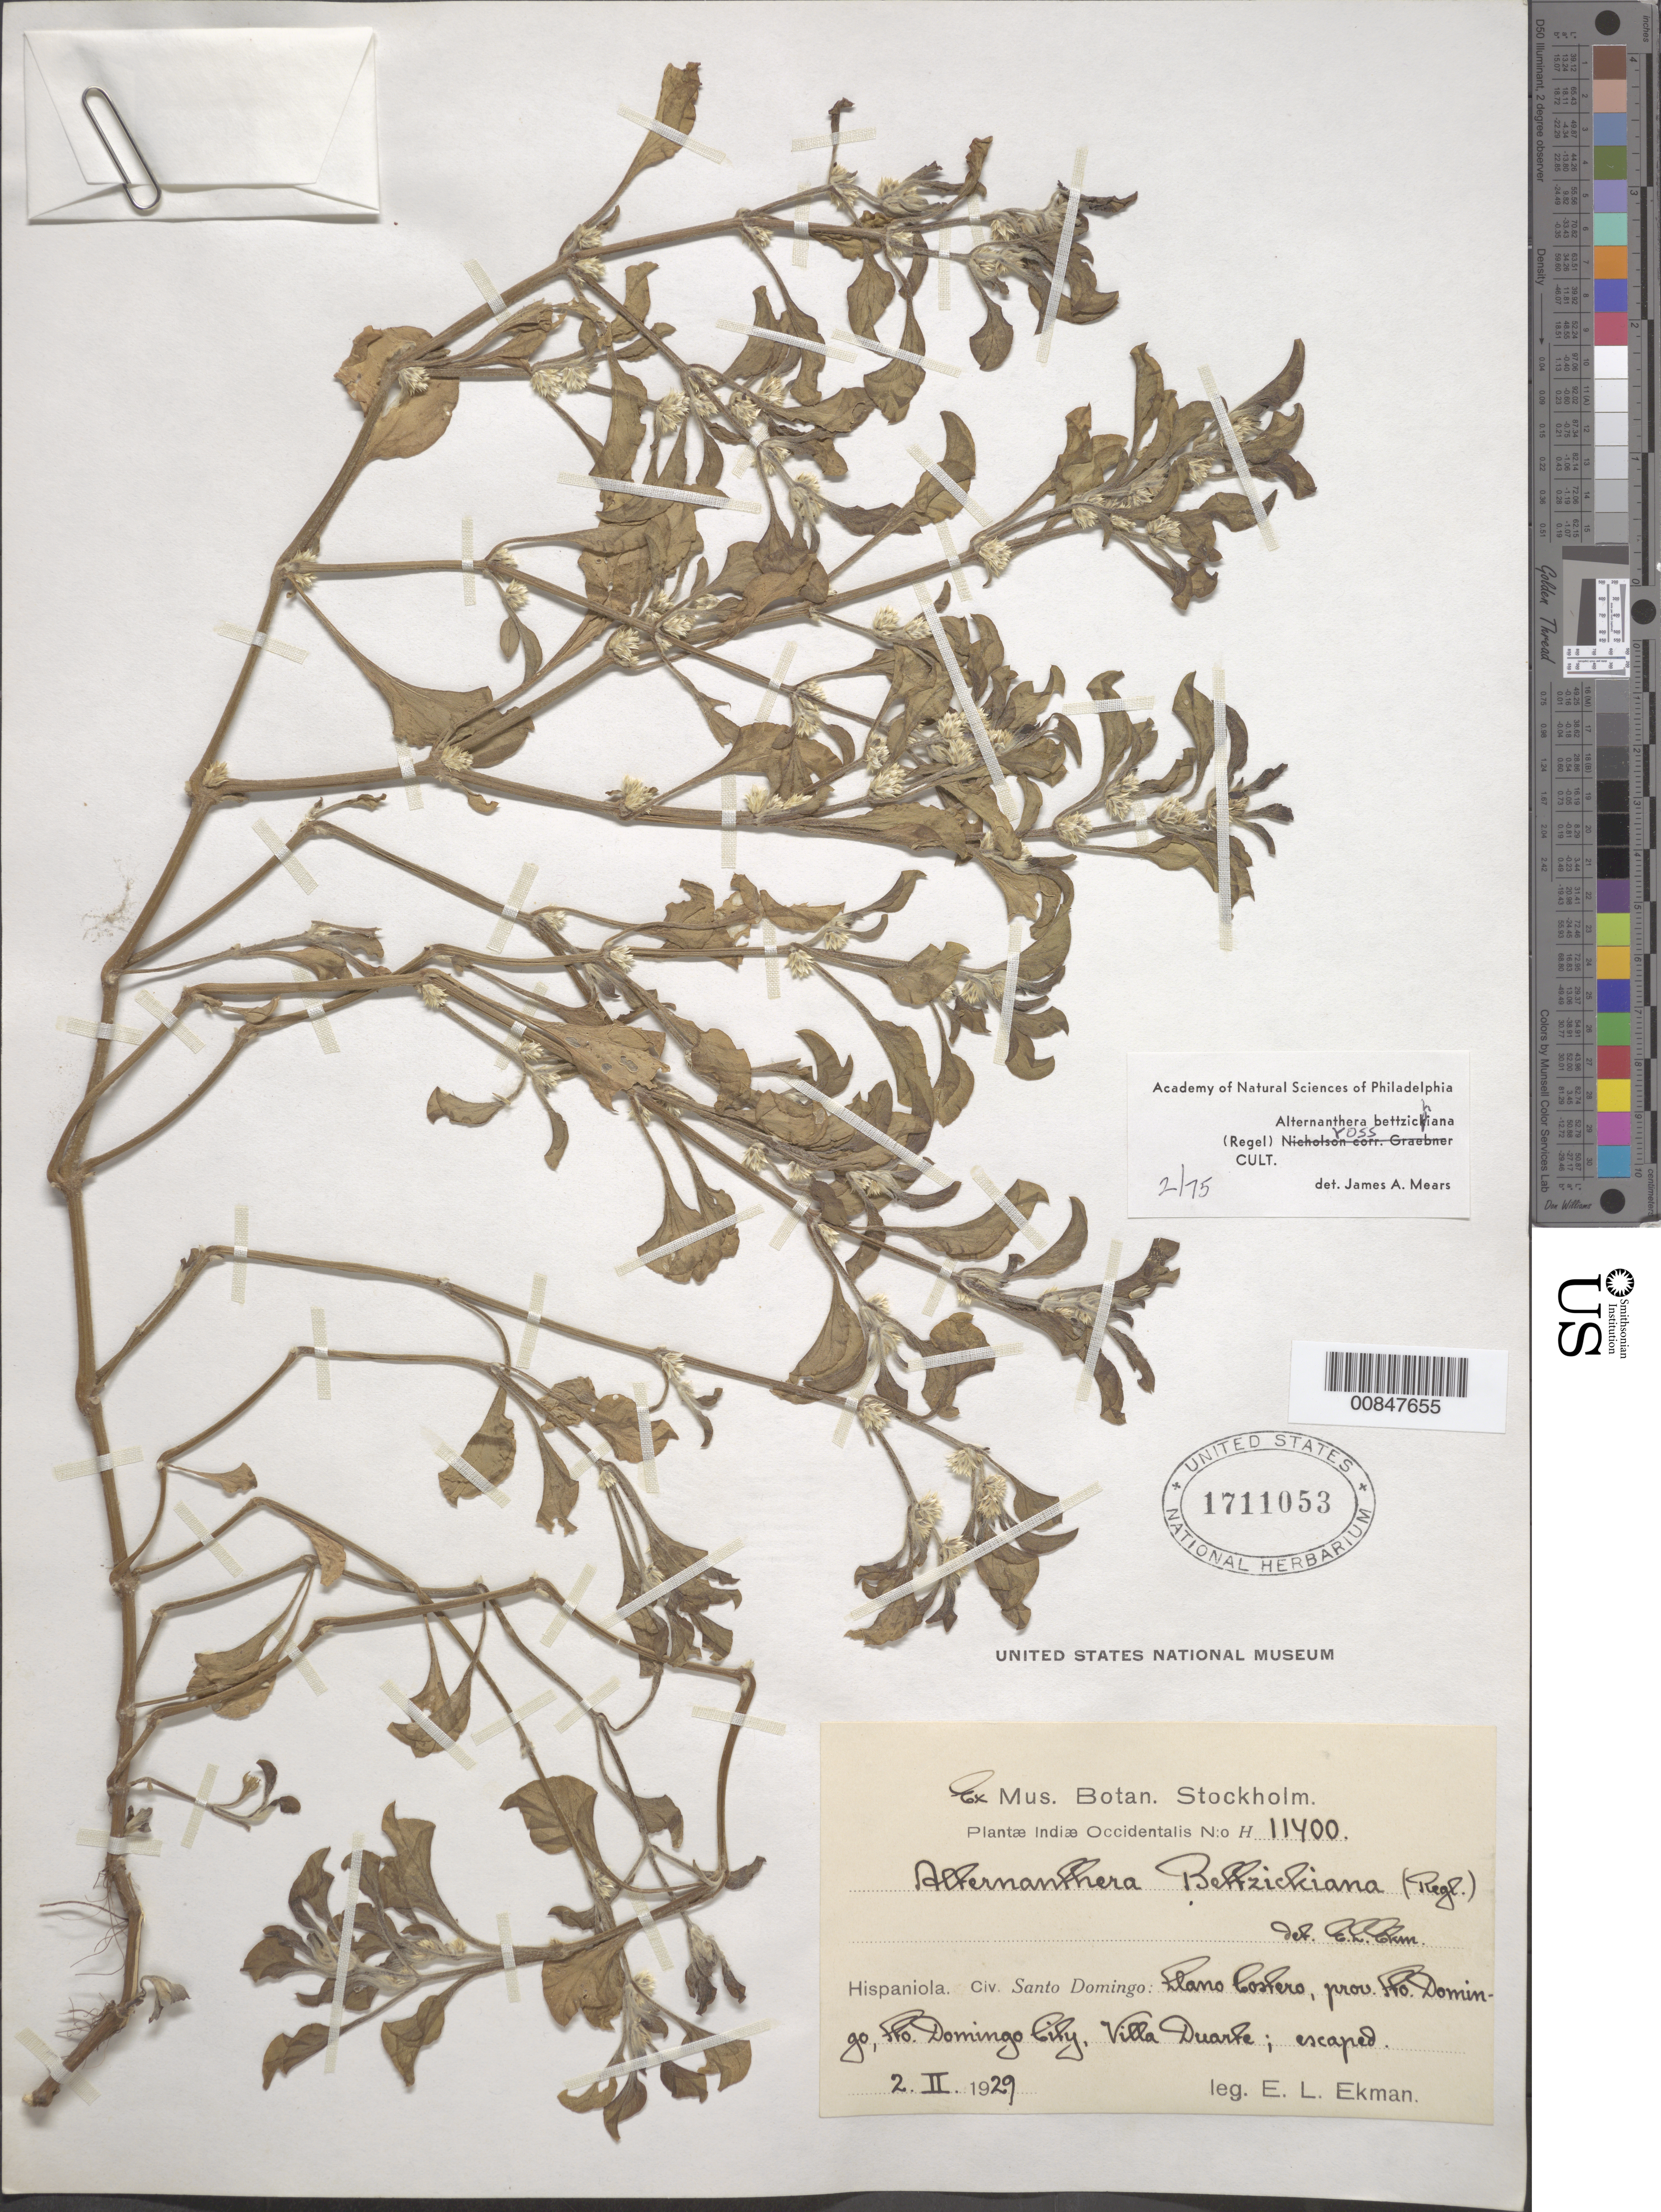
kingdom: Plantae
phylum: Tracheophyta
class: Magnoliopsida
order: Caryophyllales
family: Amaranthaceae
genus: Alternanthera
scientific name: Alternanthera tenella var. bettzickiana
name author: (Regel) Veldkamp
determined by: Mears, J. A., (PH), Academy of Natural Sciences of Philadelphia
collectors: E. L. Ekman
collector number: H 11400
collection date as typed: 02 Feb 1929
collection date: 1929-02-02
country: Dominican Republic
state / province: Distrito Nacional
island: Hispaniola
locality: Llano Costero, Sto. Domingo City, Villa Duarte.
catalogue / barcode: US 1711053